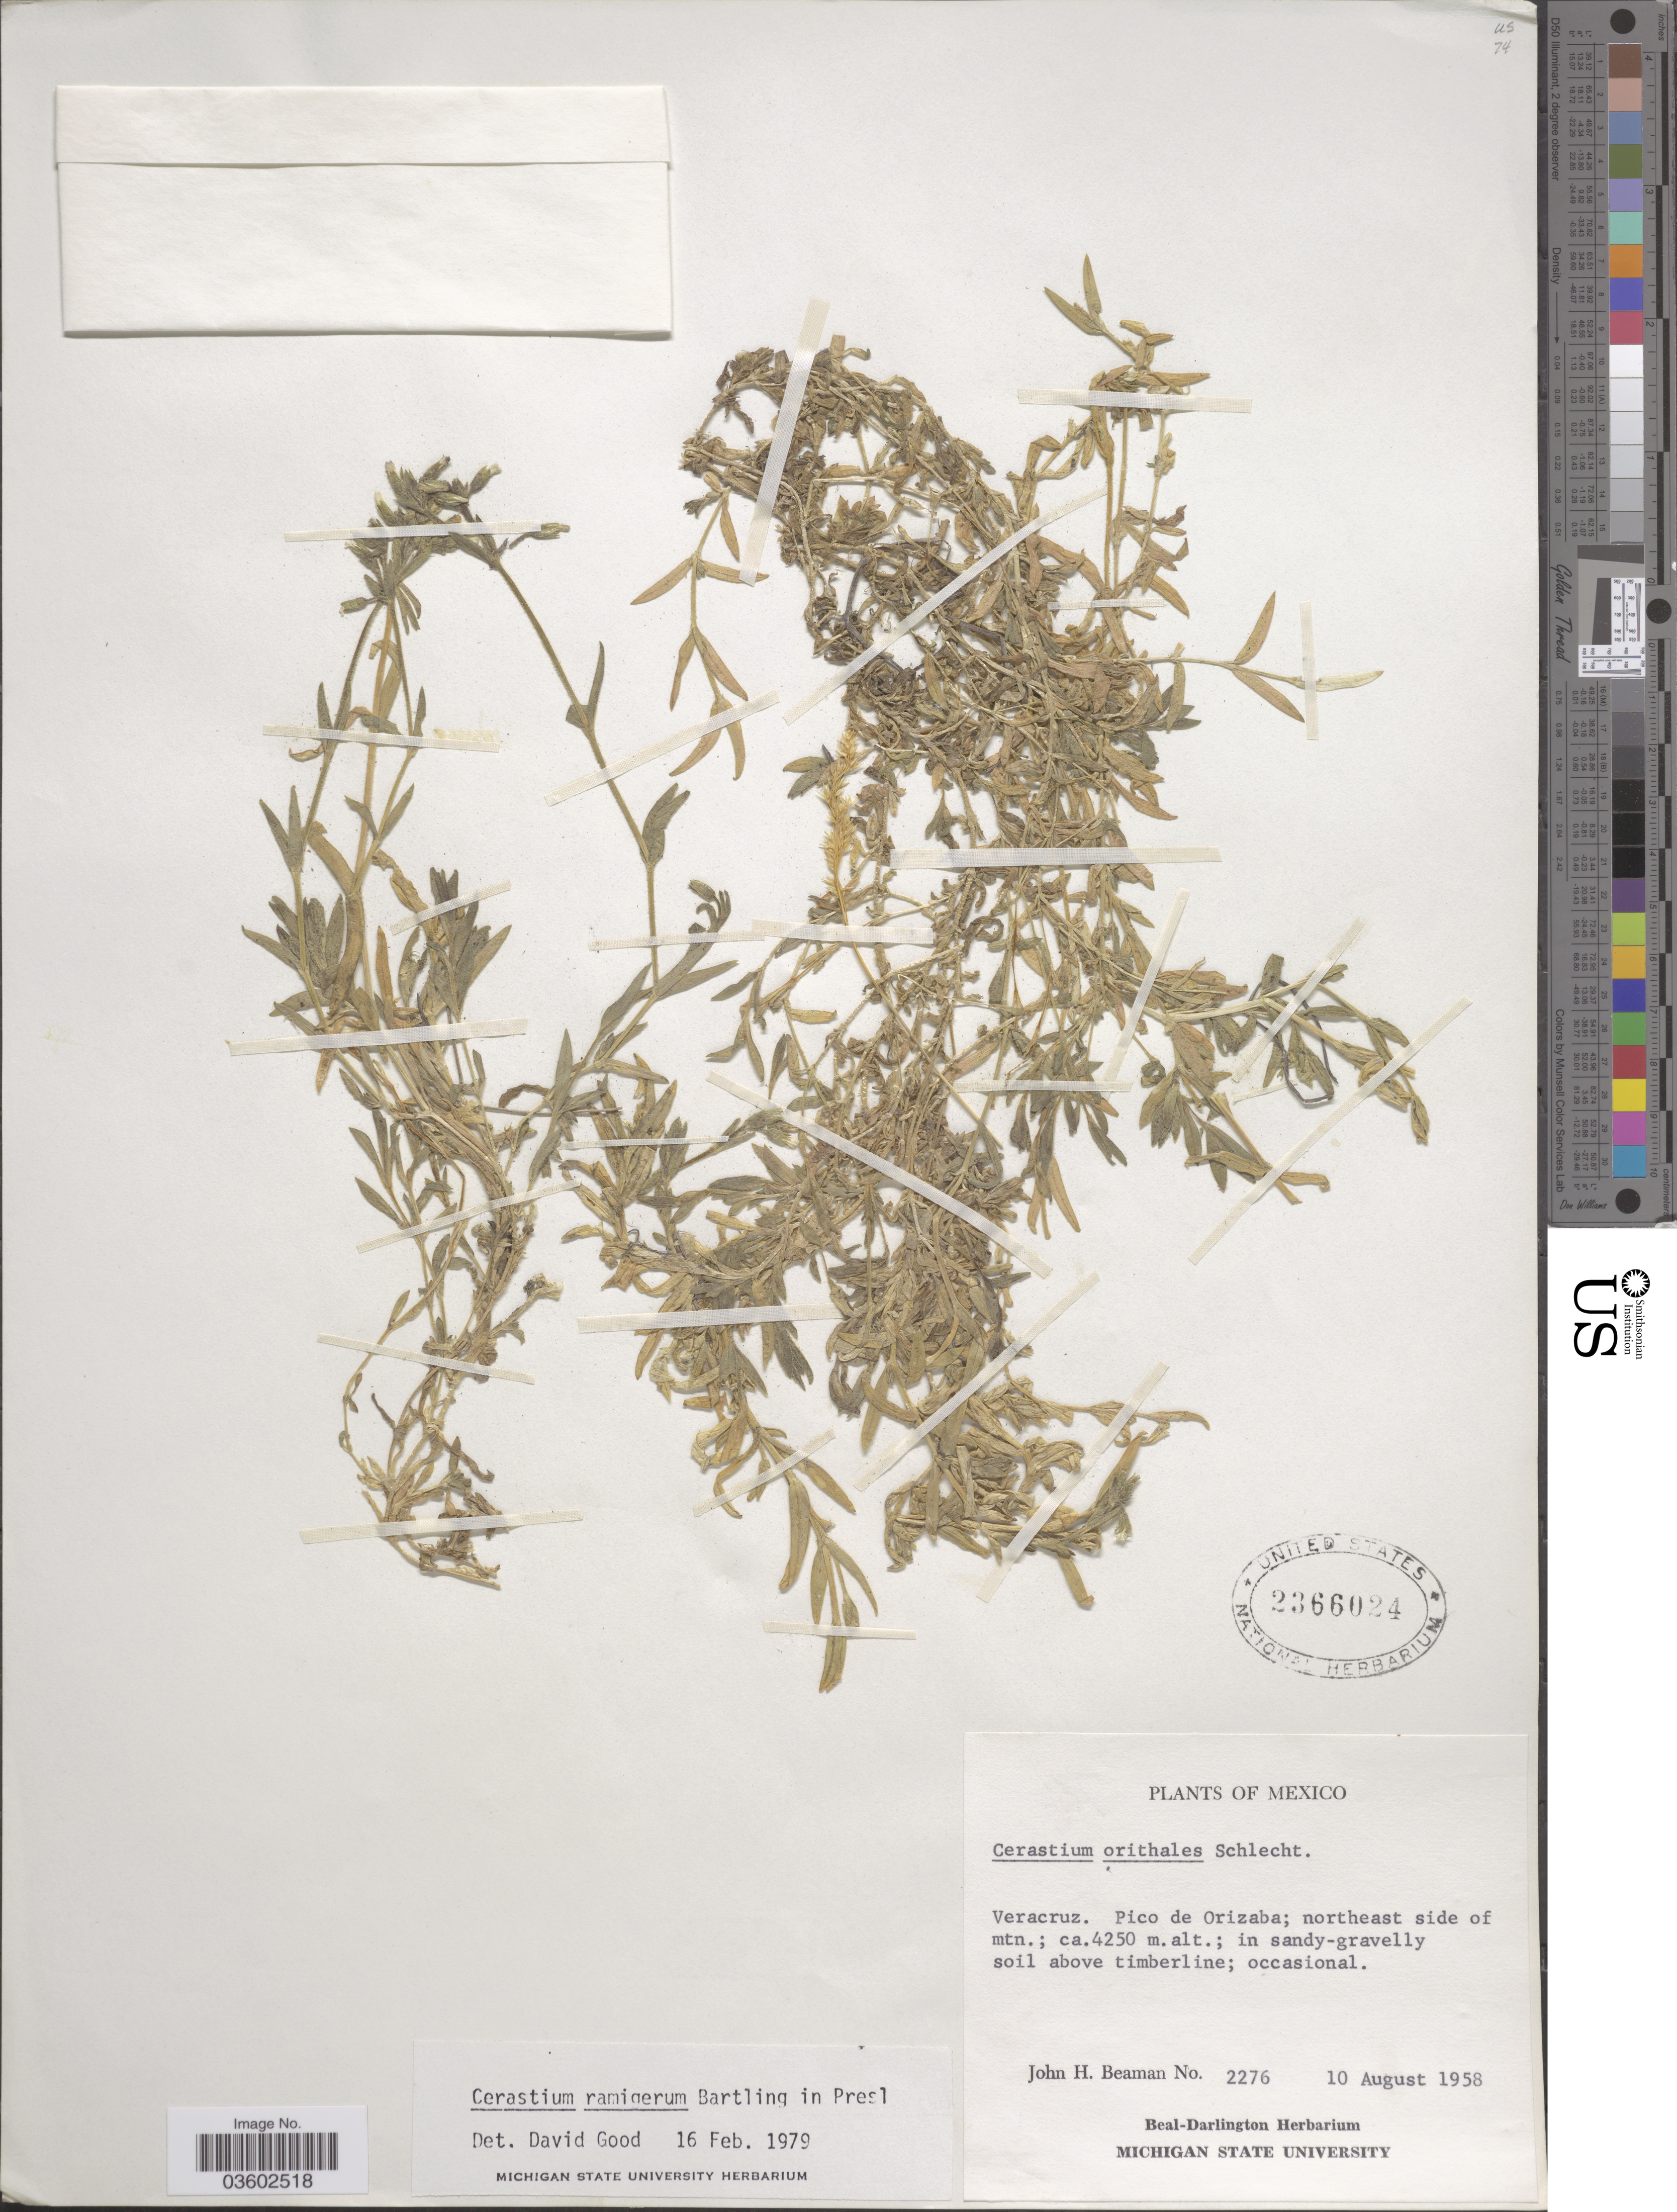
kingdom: Plantae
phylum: Tracheophyta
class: Magnoliopsida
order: Caryophyllales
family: Caryophyllaceae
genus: Cerastium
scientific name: Cerastium ramigerum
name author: Bartl.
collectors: J. H. Beaman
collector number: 2276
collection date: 1958-08-10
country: Mexico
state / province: Veracruz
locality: Veracruz. Pico de Orizaba; northeast side of mtn.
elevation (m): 4250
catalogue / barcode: US 2366024